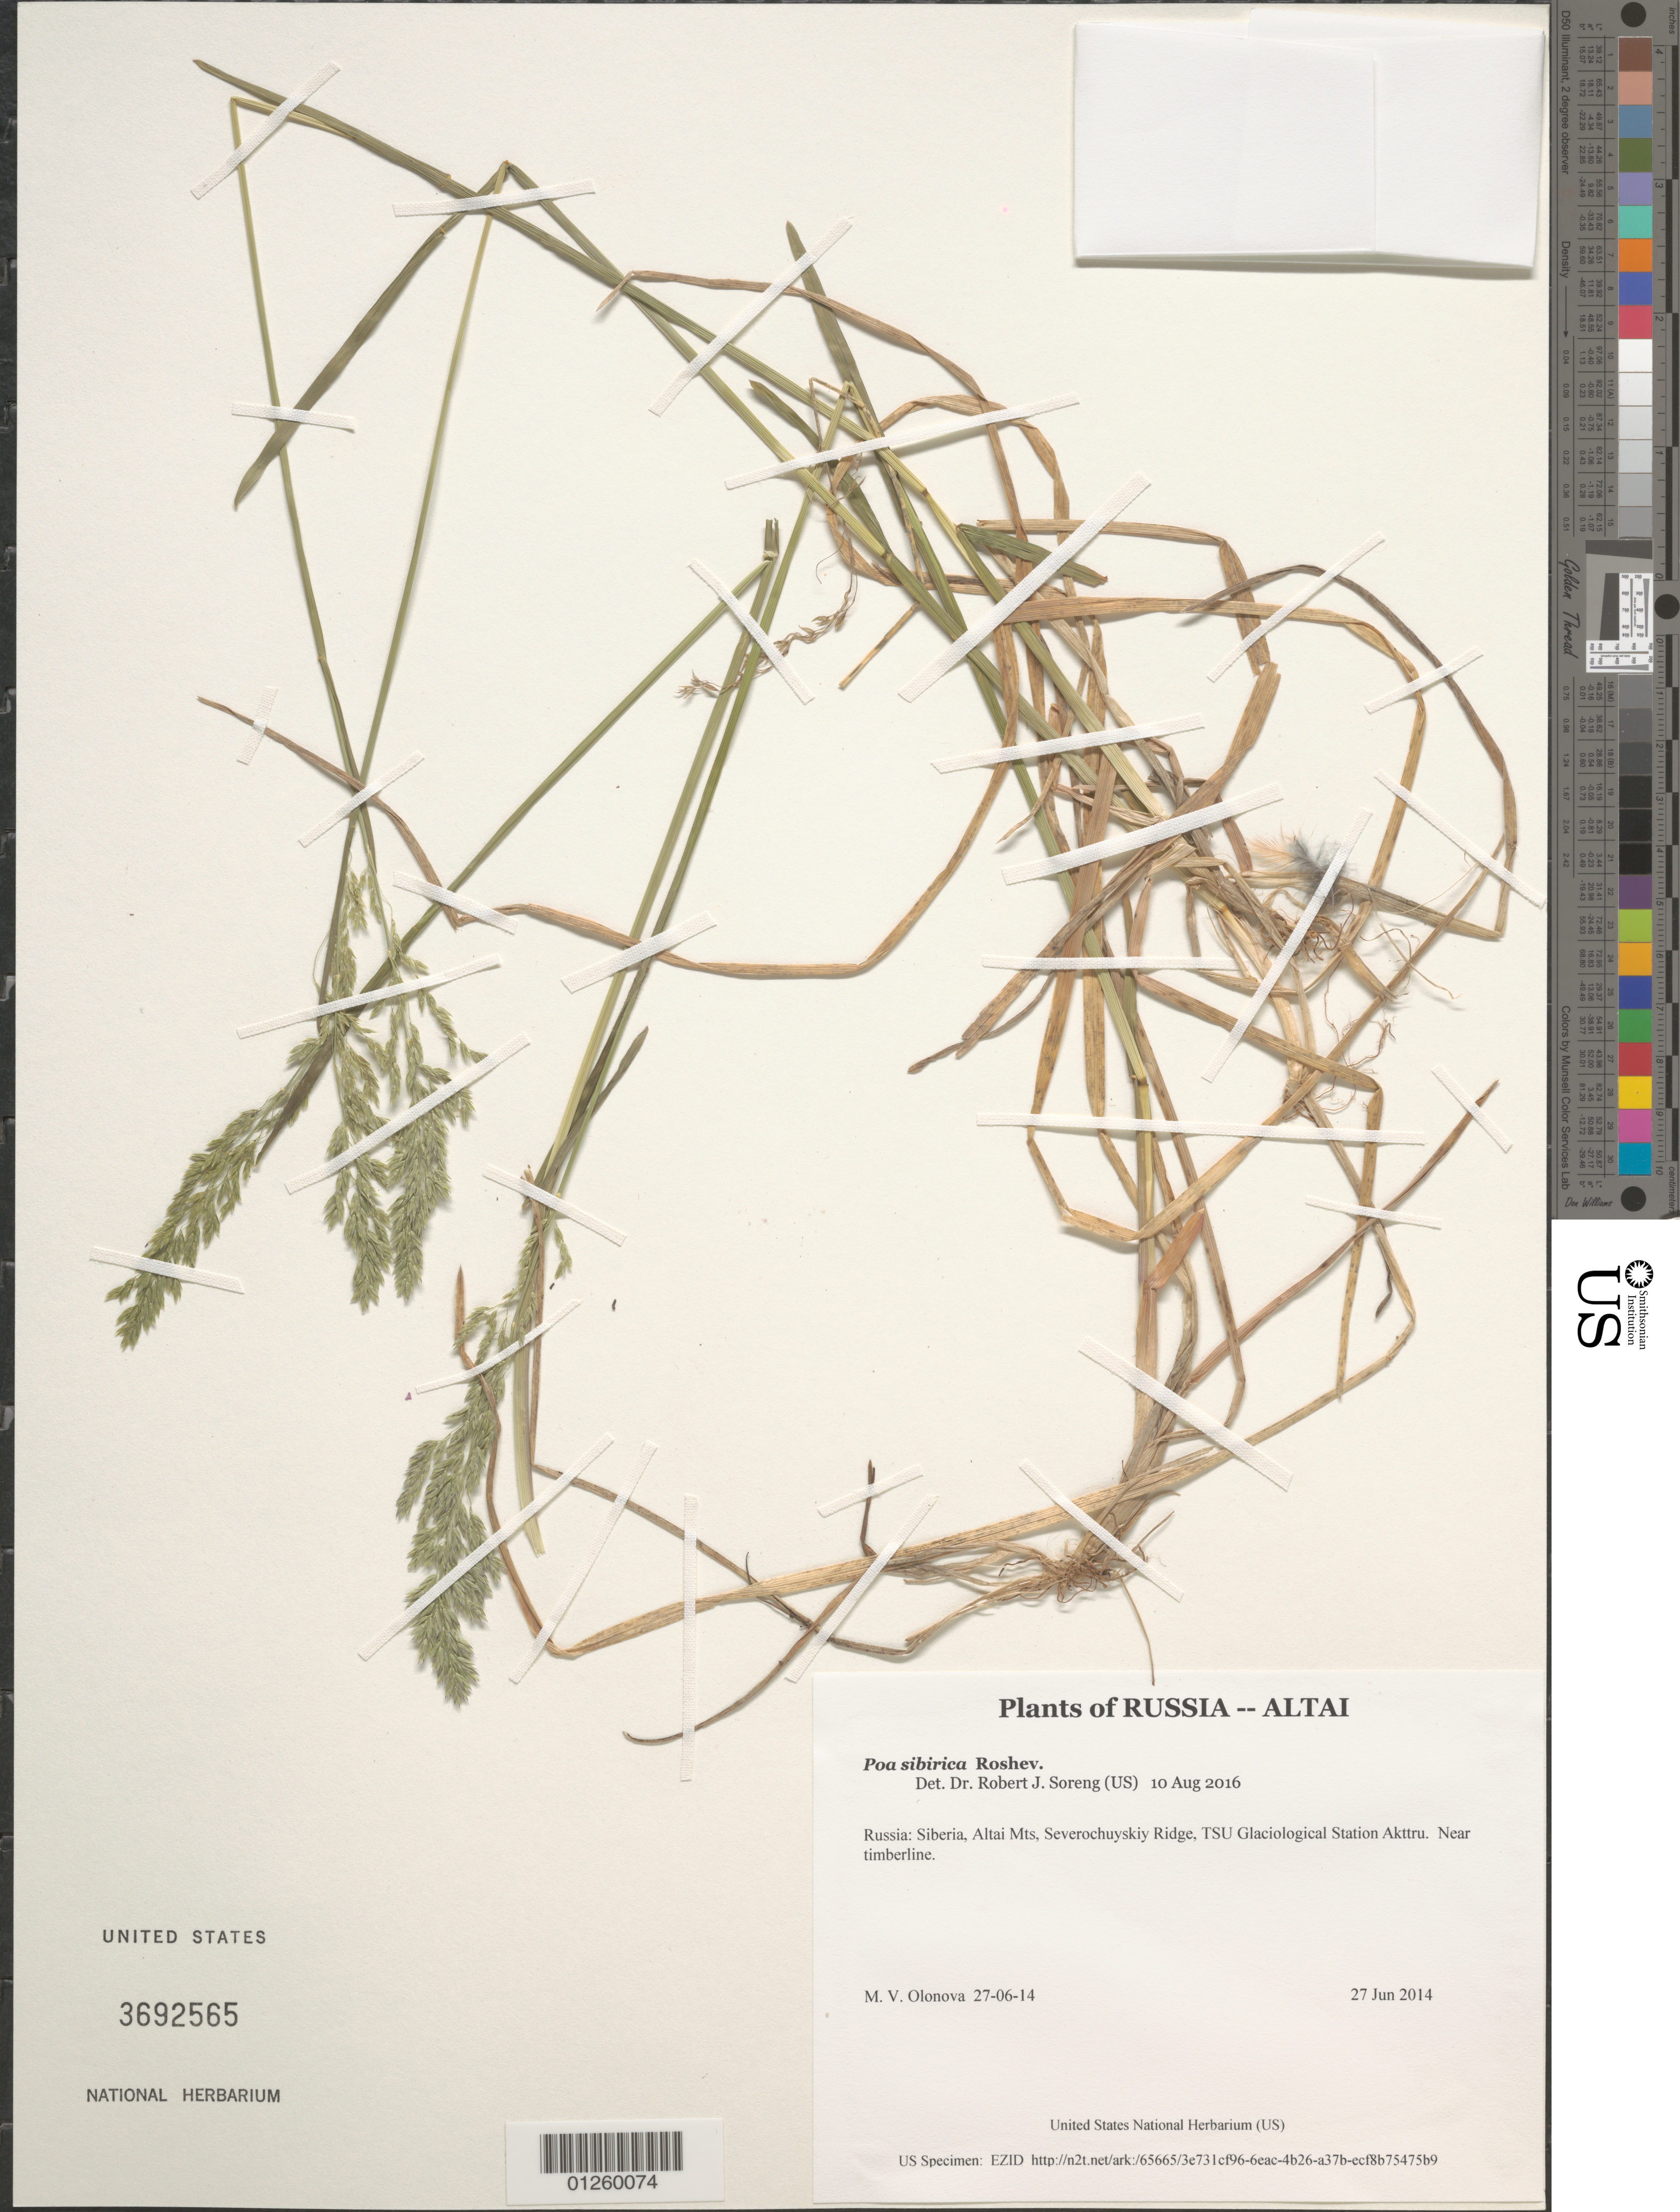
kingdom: Plantae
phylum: Tracheophyta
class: Liliopsida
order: Poales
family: Poaceae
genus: Poa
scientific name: Poa sibirica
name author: Roshev.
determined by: Soreng, Robert J., Research Associate (BOT), Smithsonian Institution - National Museum of Natural History (UNITED STATES)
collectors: M. V. Olonova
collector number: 27-06-14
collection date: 2014-06-27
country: Russian Federation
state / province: Altai Republic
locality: Siberia, Altai Mts, Severochuyskiy Ridge, TSU Glaciological Station Akttru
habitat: Near timberline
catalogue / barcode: US 3692565